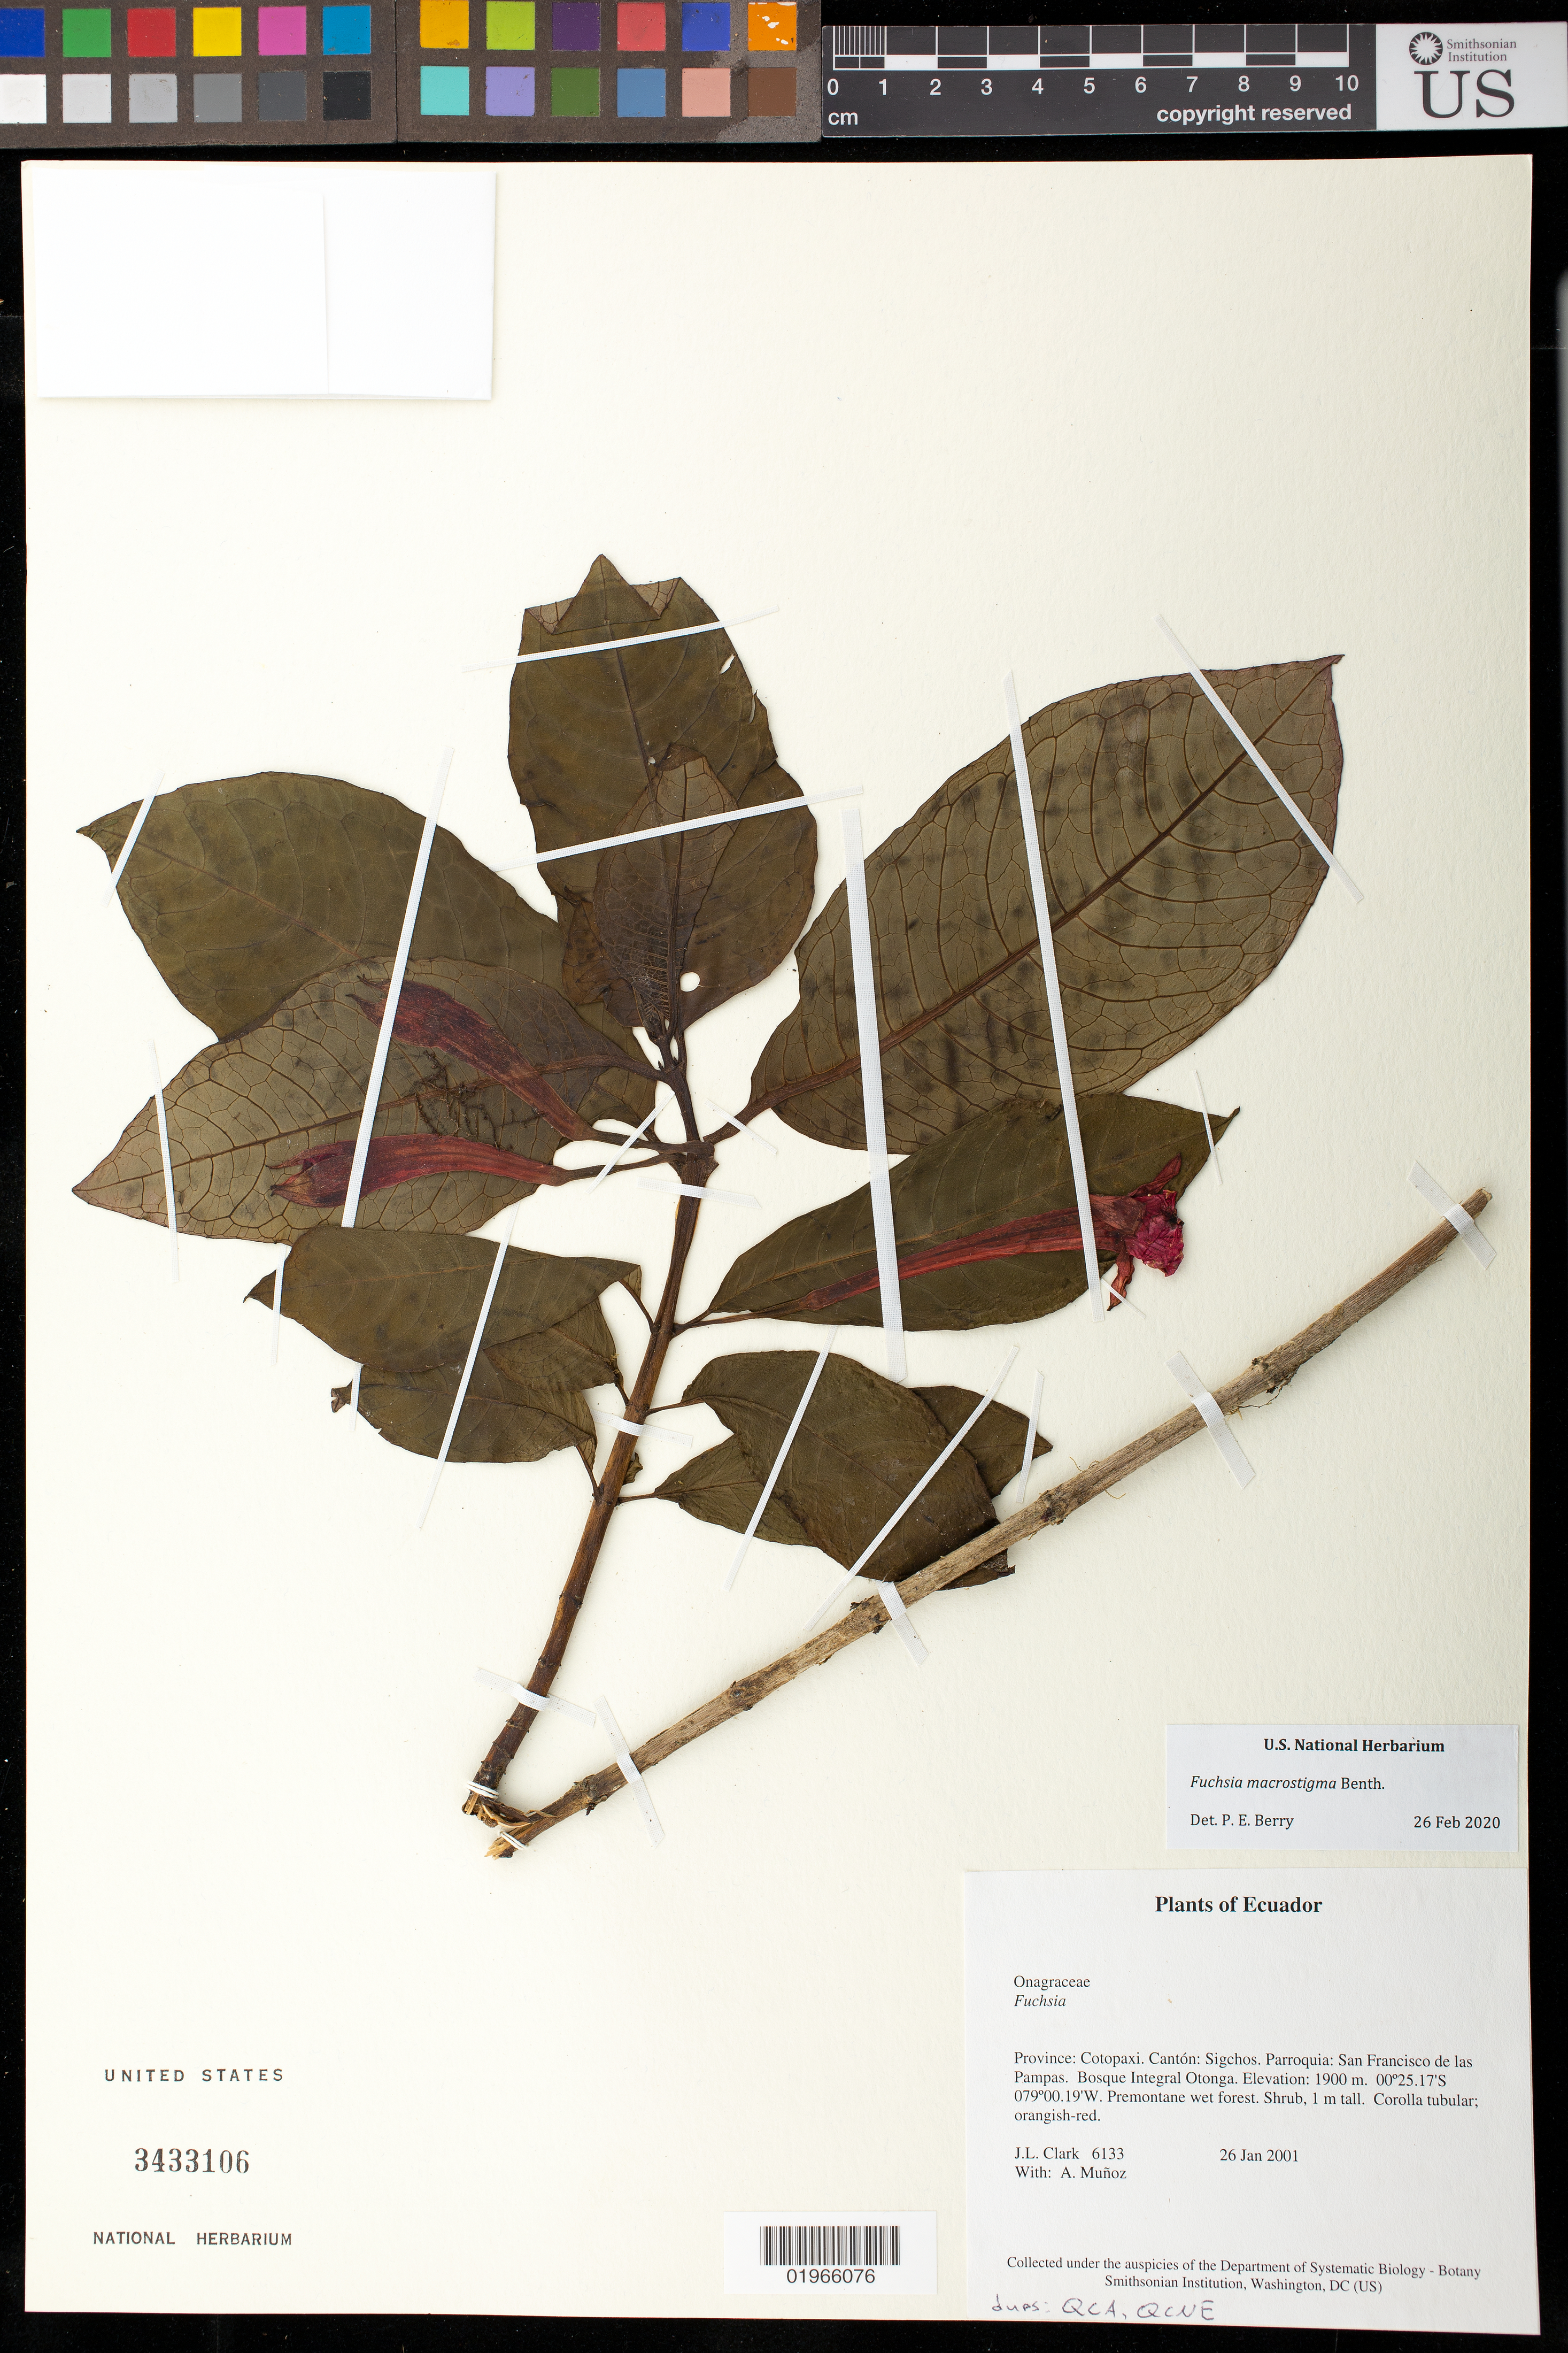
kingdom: Plantae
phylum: Tracheophyta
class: Magnoliopsida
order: Myrtales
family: Onagraceae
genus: Fuchsia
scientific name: Fuchsia macrostigma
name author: Benth.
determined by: Berry, P. E., (WIS), University of Wisconsin - Madison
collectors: J. L. Clark & A. Muñoz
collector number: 6133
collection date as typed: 26 Jan 2001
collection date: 2001-01-26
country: Ecuador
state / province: Cotopaxi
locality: Cantón: Sigchos. Parroquia: San Francisco de las Pampas. Bosque Integral Otonga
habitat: Premontane wet forest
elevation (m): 1900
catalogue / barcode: US 3433106